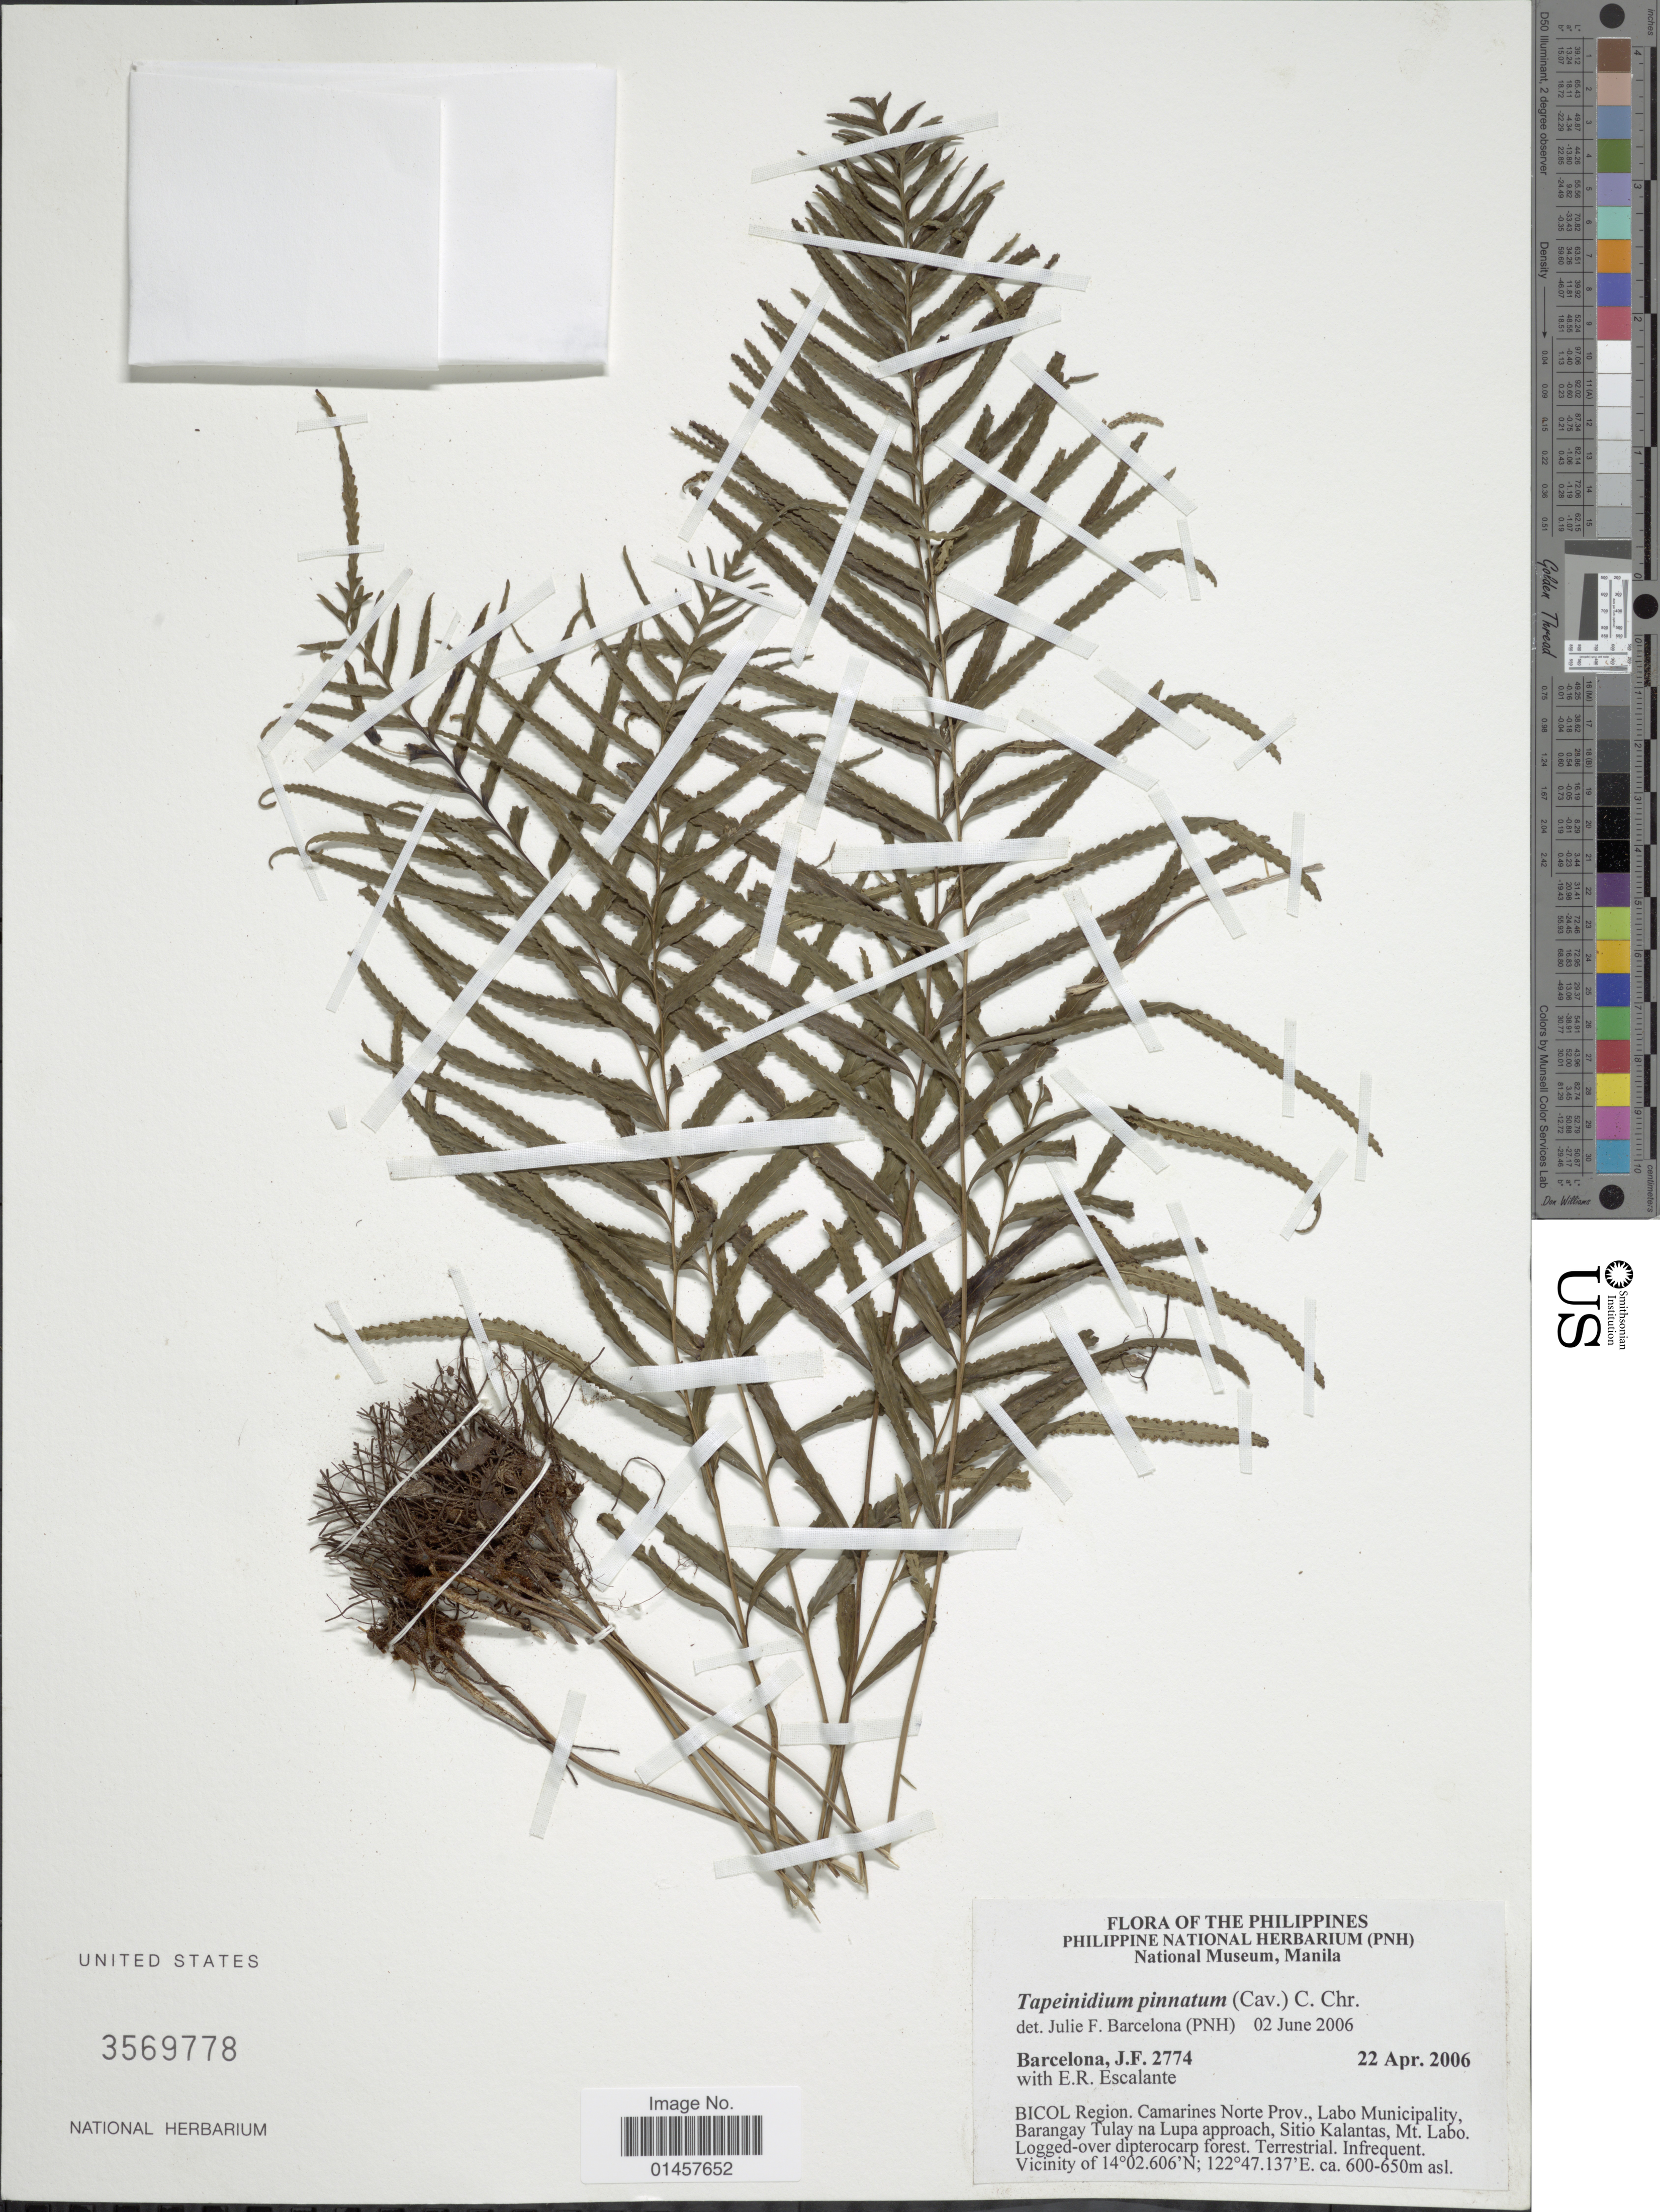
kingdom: Plantae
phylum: Tracheophyta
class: Polypodiopsida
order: Polypodiales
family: Lindsaeaceae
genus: Tapeinidium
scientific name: Tapeinidium pinnatum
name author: (Cav.) C. Chr.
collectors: J. F. Barcelona & E. Escalante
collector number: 2774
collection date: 2006-04-22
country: Philippines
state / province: Bicol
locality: Bicol region, Camarines Norte Prov., Labo Municipality, Barangay Tulay na Lupa approach, Sitio Kalantas, Mt. Labo.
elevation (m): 600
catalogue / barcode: US 3569778